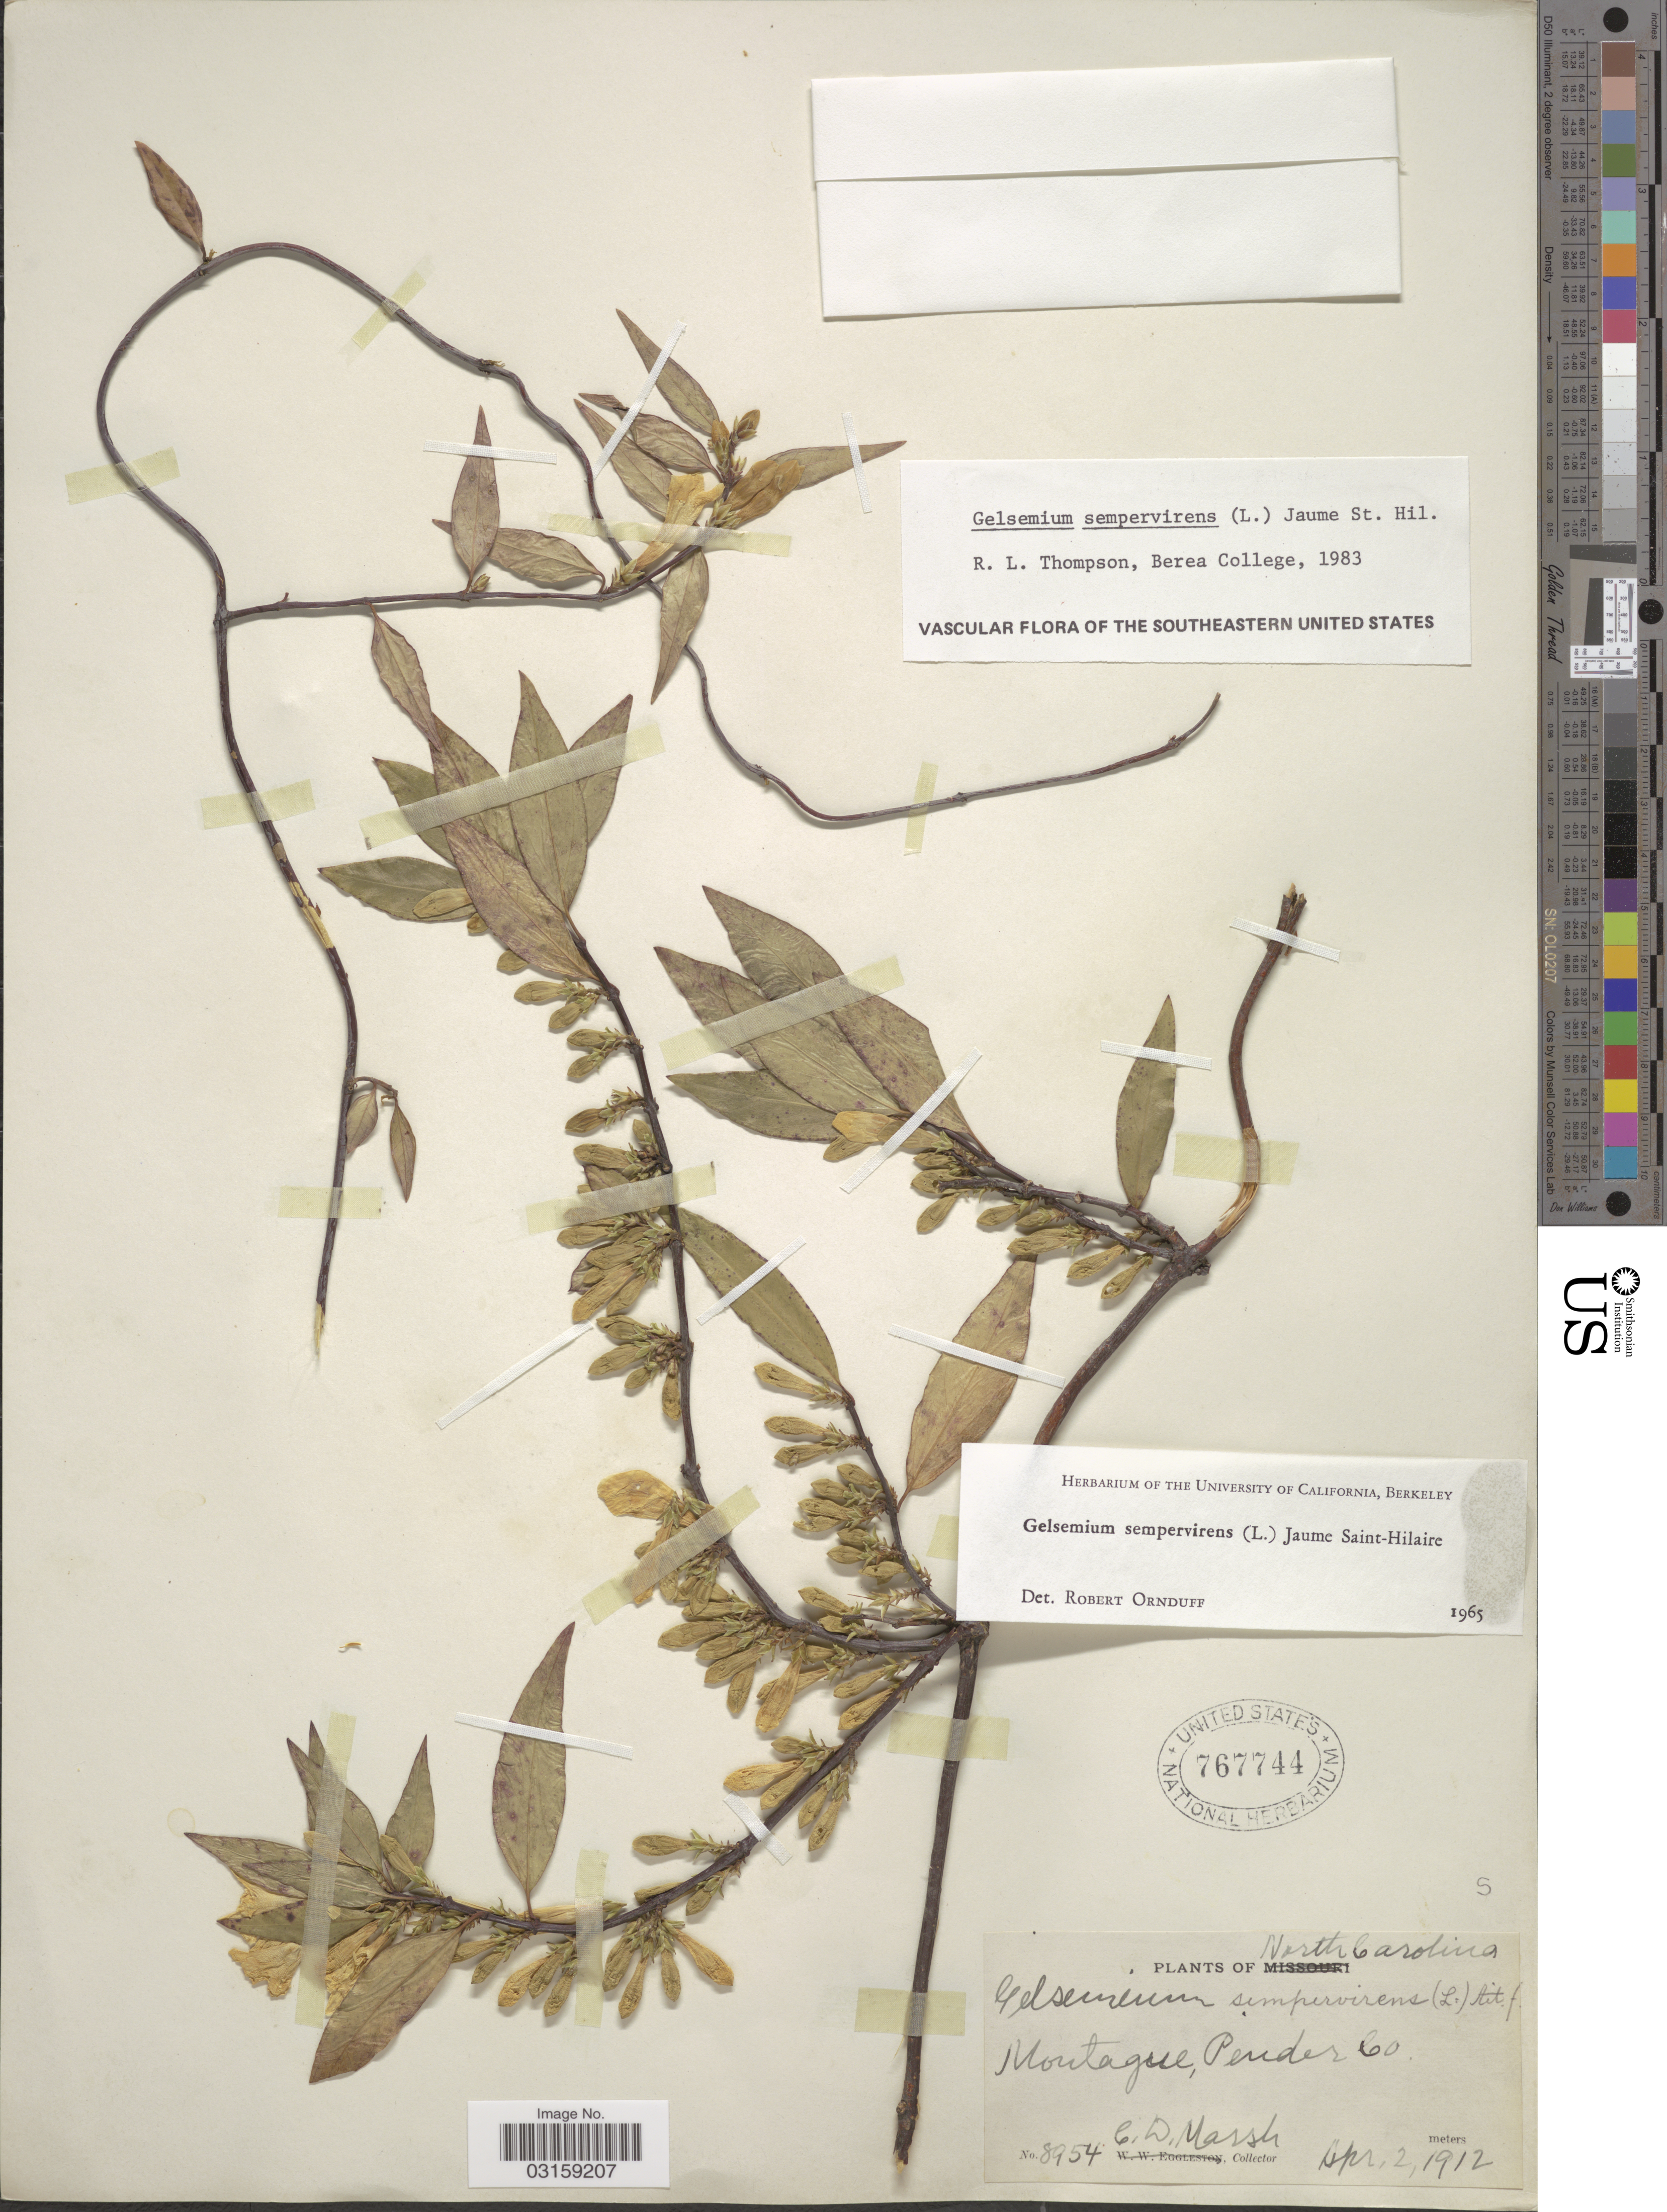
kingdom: Plantae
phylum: Tracheophyta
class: Magnoliopsida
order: Gentianales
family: Gelsemiaceae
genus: Gelsemium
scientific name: Gelsemium sempervirens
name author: (L.) J. St.-Hil.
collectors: C. D. Marsh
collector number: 8954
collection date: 1912-04-02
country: United States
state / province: North Carolina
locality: Montagne, Pender Co.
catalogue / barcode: US 767744